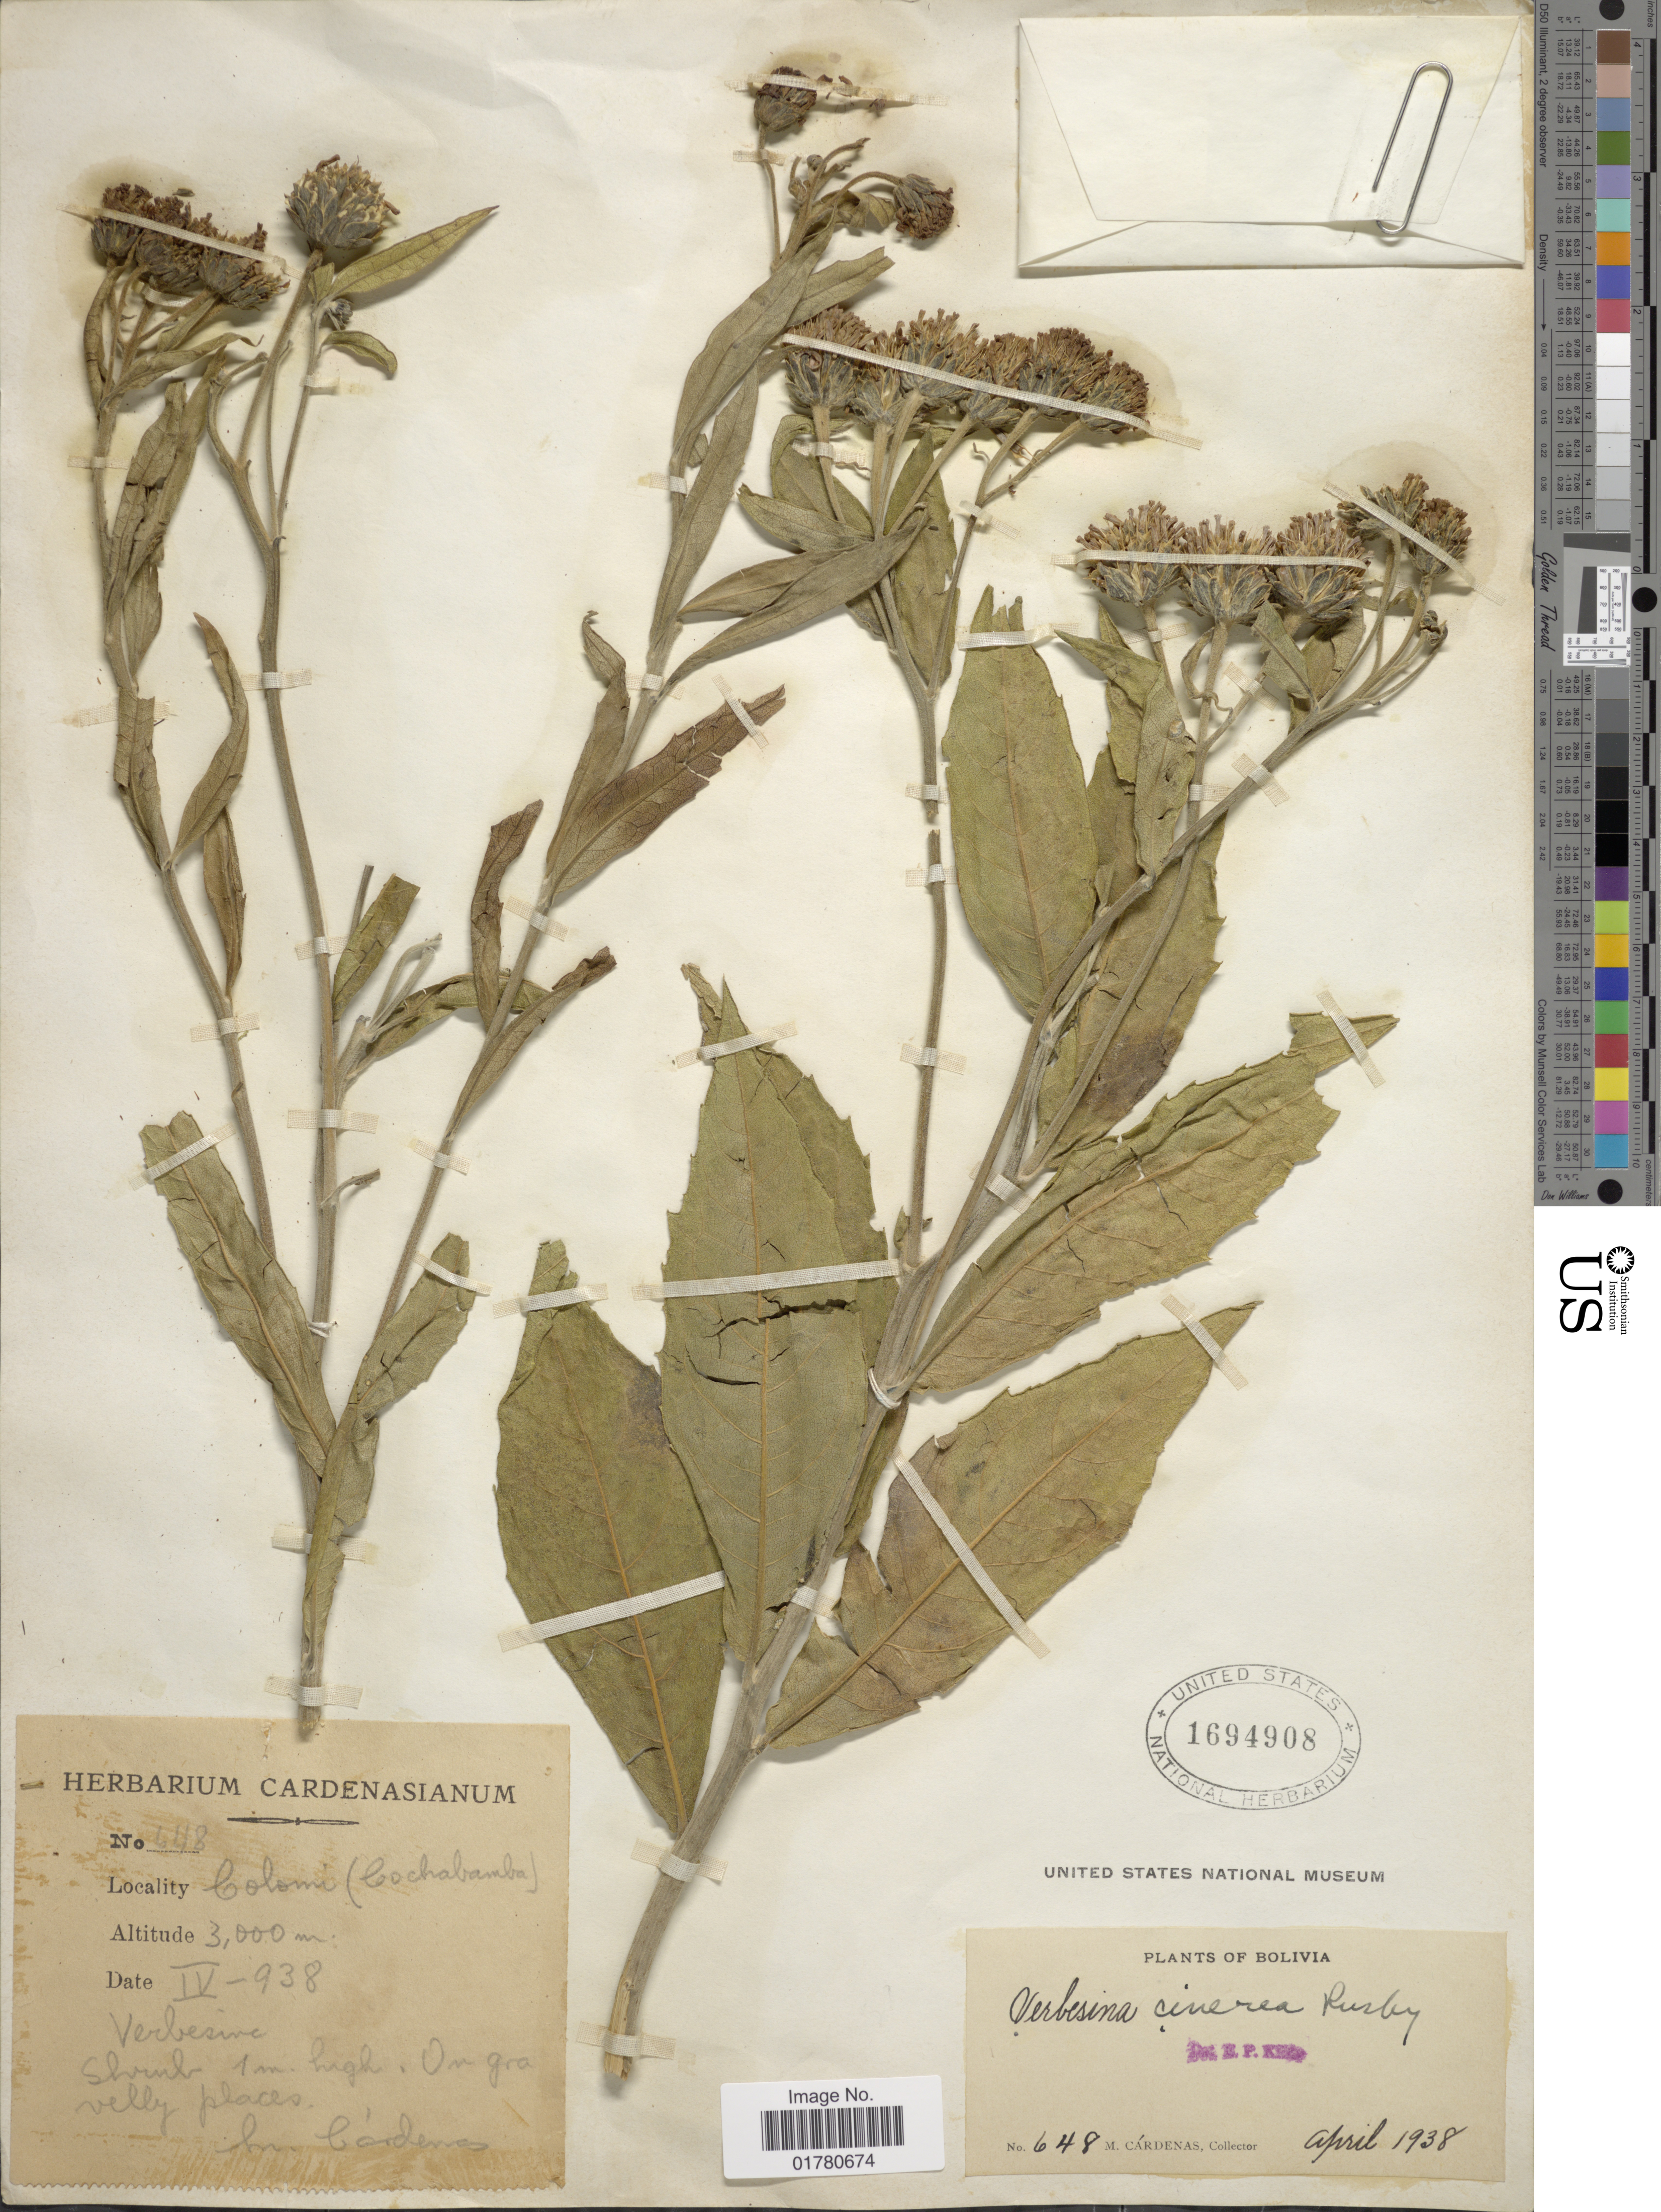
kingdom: Plantae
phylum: Tracheophyta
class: Magnoliopsida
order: Asterales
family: Asteraceae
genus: Verbesina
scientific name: Verbesina cinerea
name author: Rusby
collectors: M. Cárdenas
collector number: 648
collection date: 1938-04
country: Bolivia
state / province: Cochabamba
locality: Colomi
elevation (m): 3000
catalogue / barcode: US 1694908